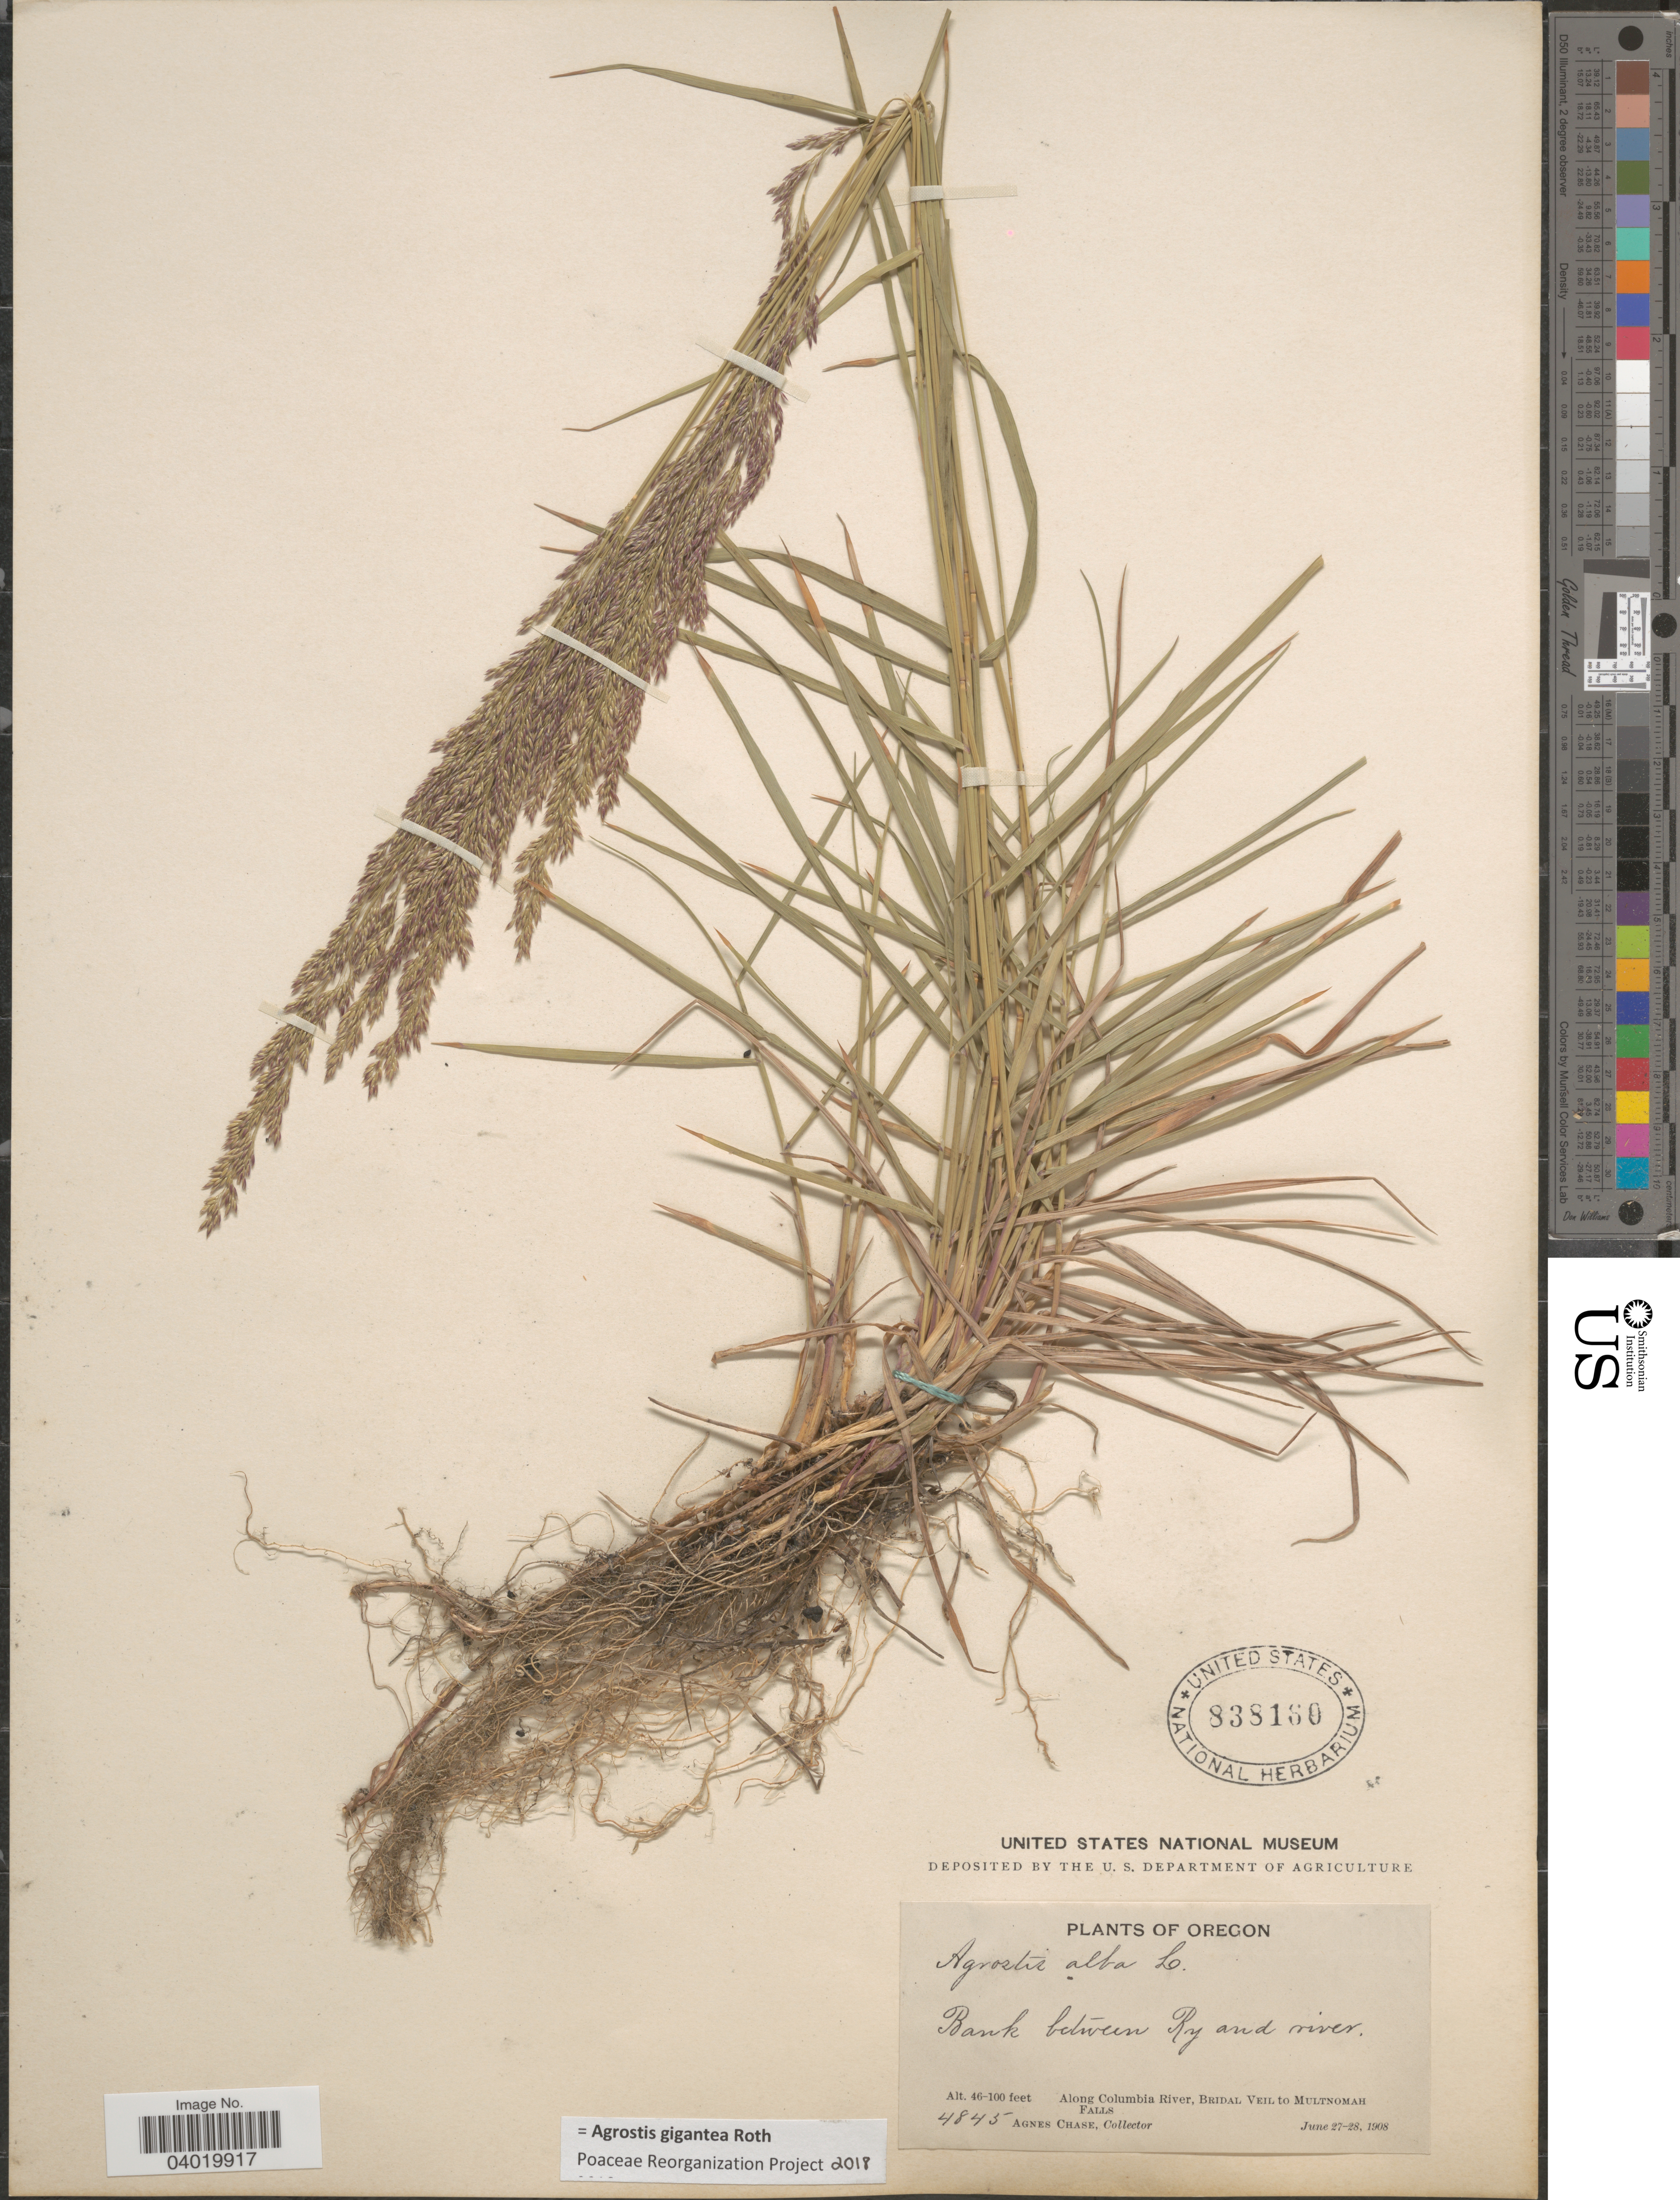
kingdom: Plantae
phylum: Tracheophyta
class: Liliopsida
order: Poales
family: Poaceae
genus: Agrostis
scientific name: Agrostis gigantea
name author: Roth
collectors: A. Chase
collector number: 4845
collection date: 1908-06-27/1908-06-28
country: United States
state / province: Oregon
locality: Bank between Ry and river. Along Columbia River, Bridal Veil to Multnomah Falls.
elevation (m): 14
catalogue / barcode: US 838160